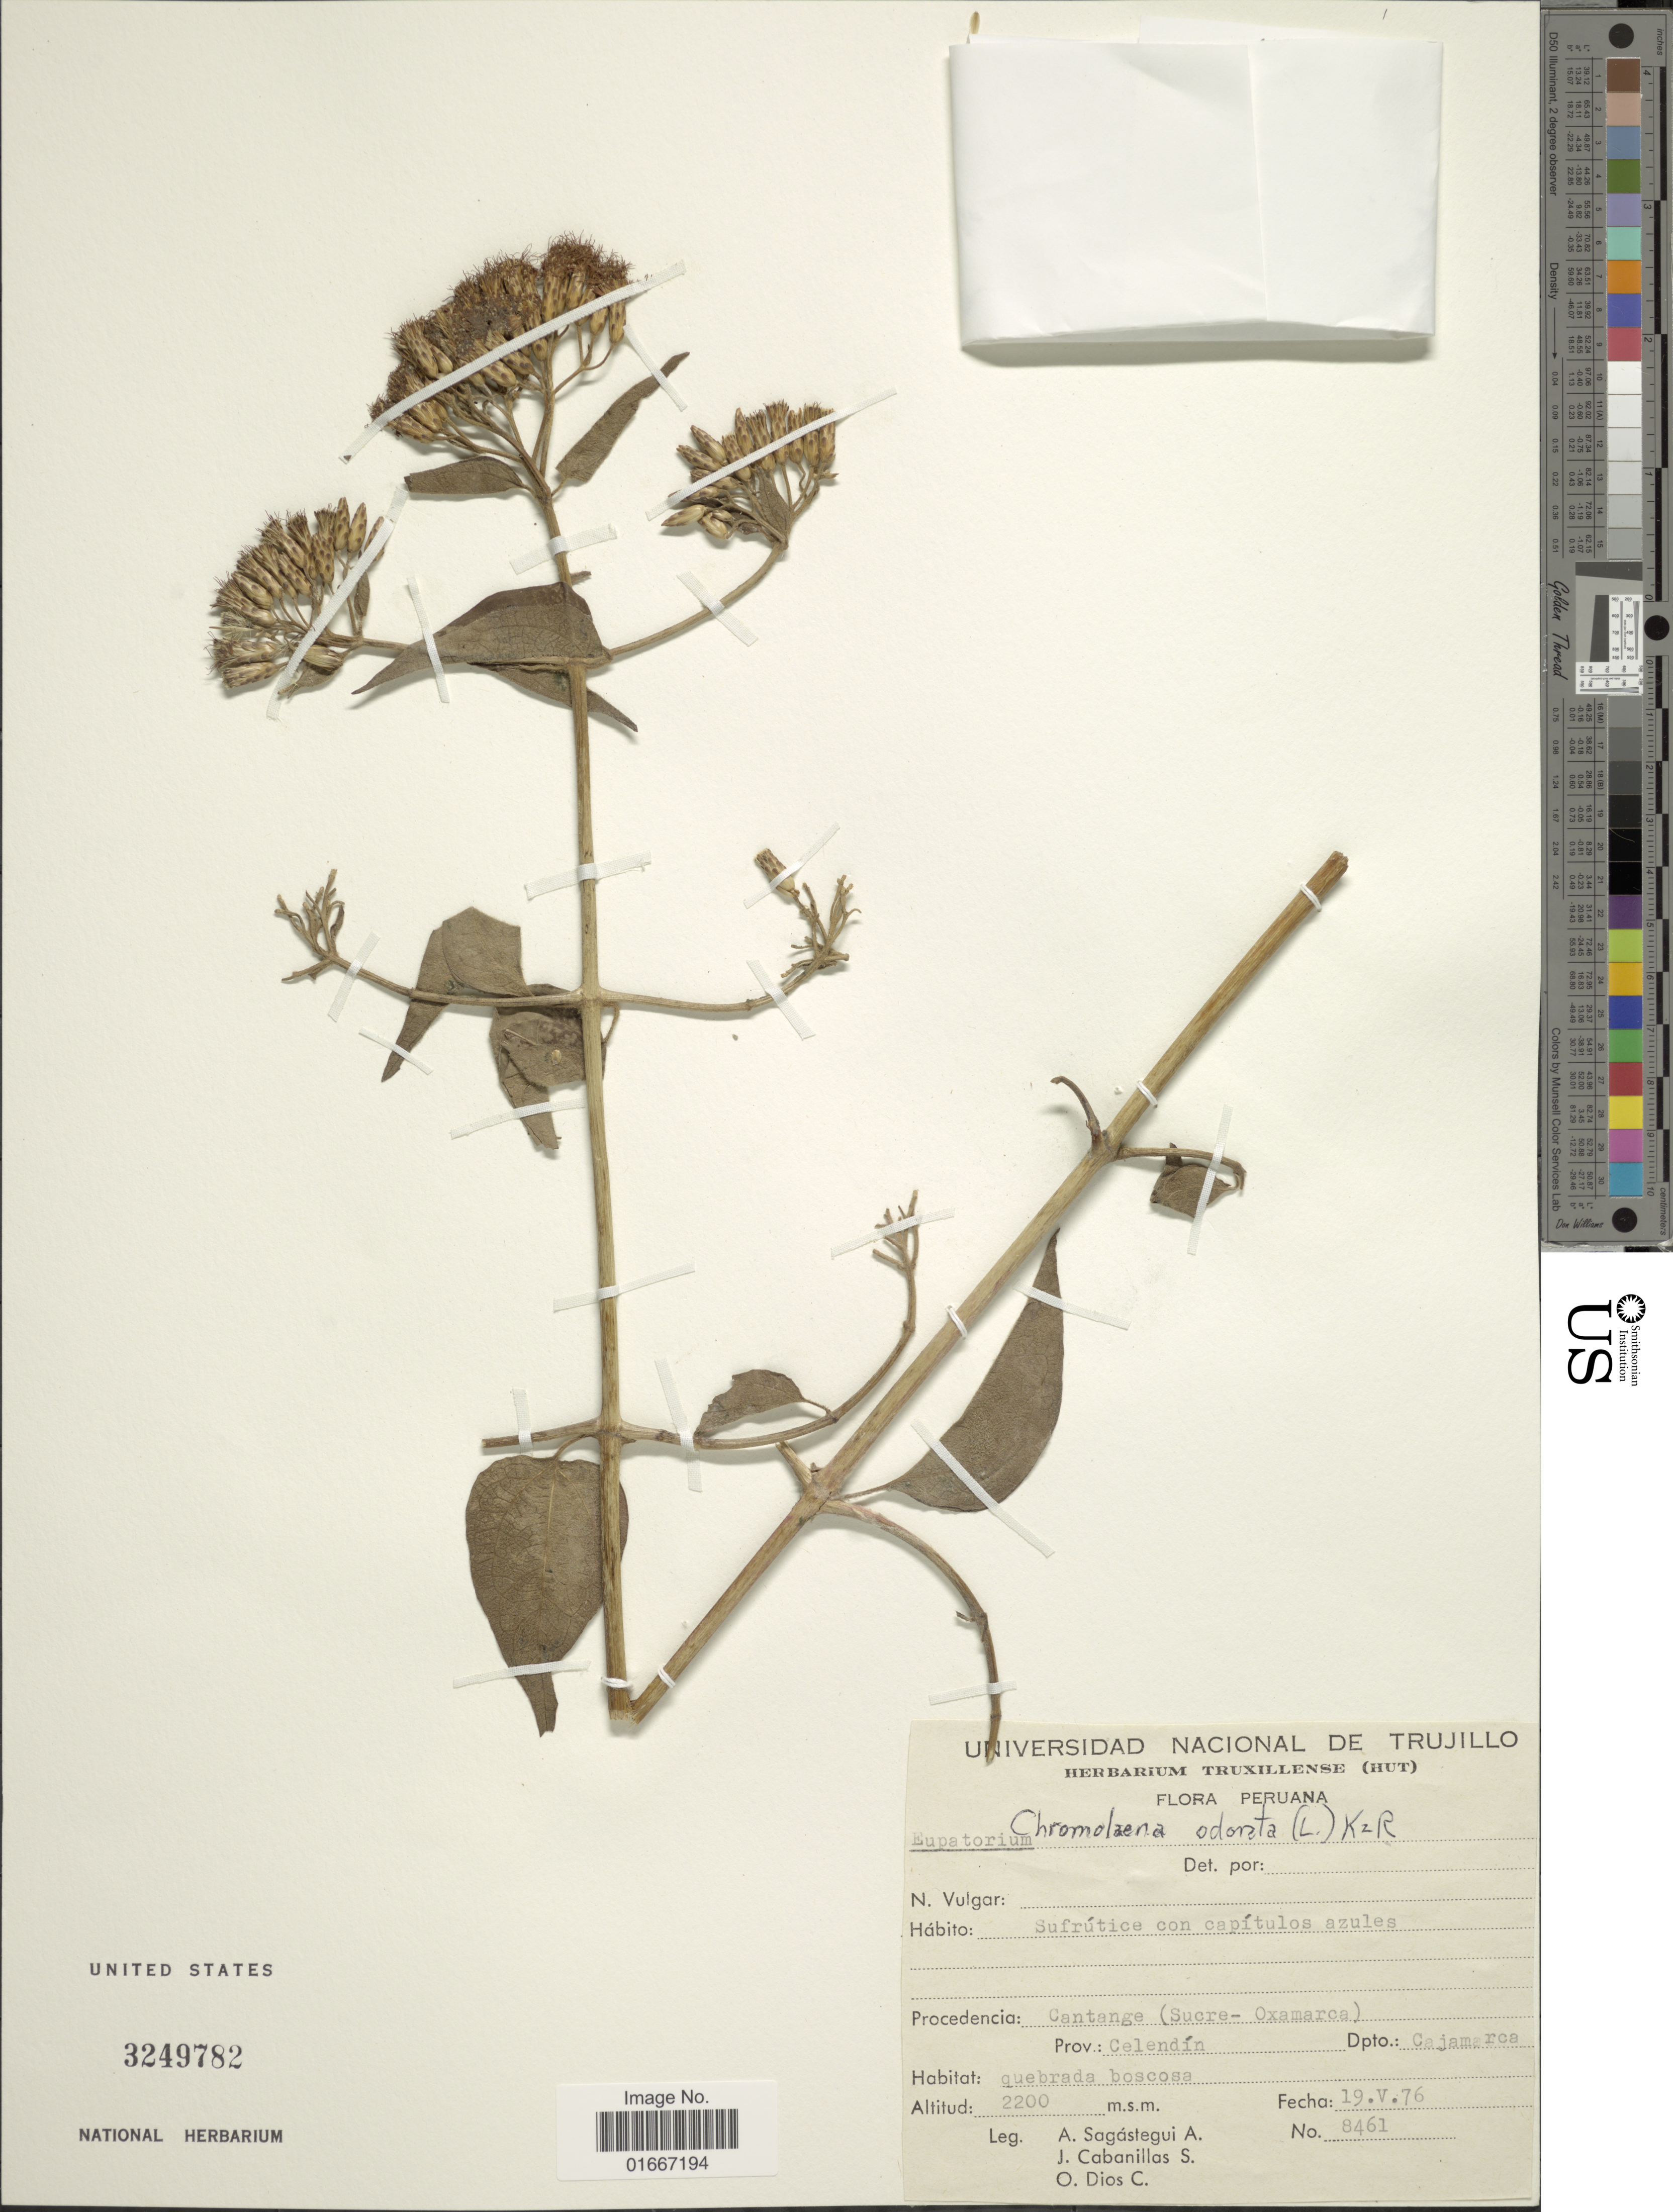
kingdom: Plantae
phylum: Tracheophyta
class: Magnoliopsida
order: Asterales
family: Asteraceae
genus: Chromolaena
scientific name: Chromolaena odorata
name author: (L.) R.M. King & H. Rob.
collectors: A. Sagástegui A., J. Cabanillas S. & O. Dios C.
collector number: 8461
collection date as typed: Transcribed d/m/y: 19/5/76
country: Peru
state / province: Cajamarca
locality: Procedencia: Cantange (Sucre - Oxamarca) Prov. Celendin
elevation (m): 2200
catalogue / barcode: US 3249782